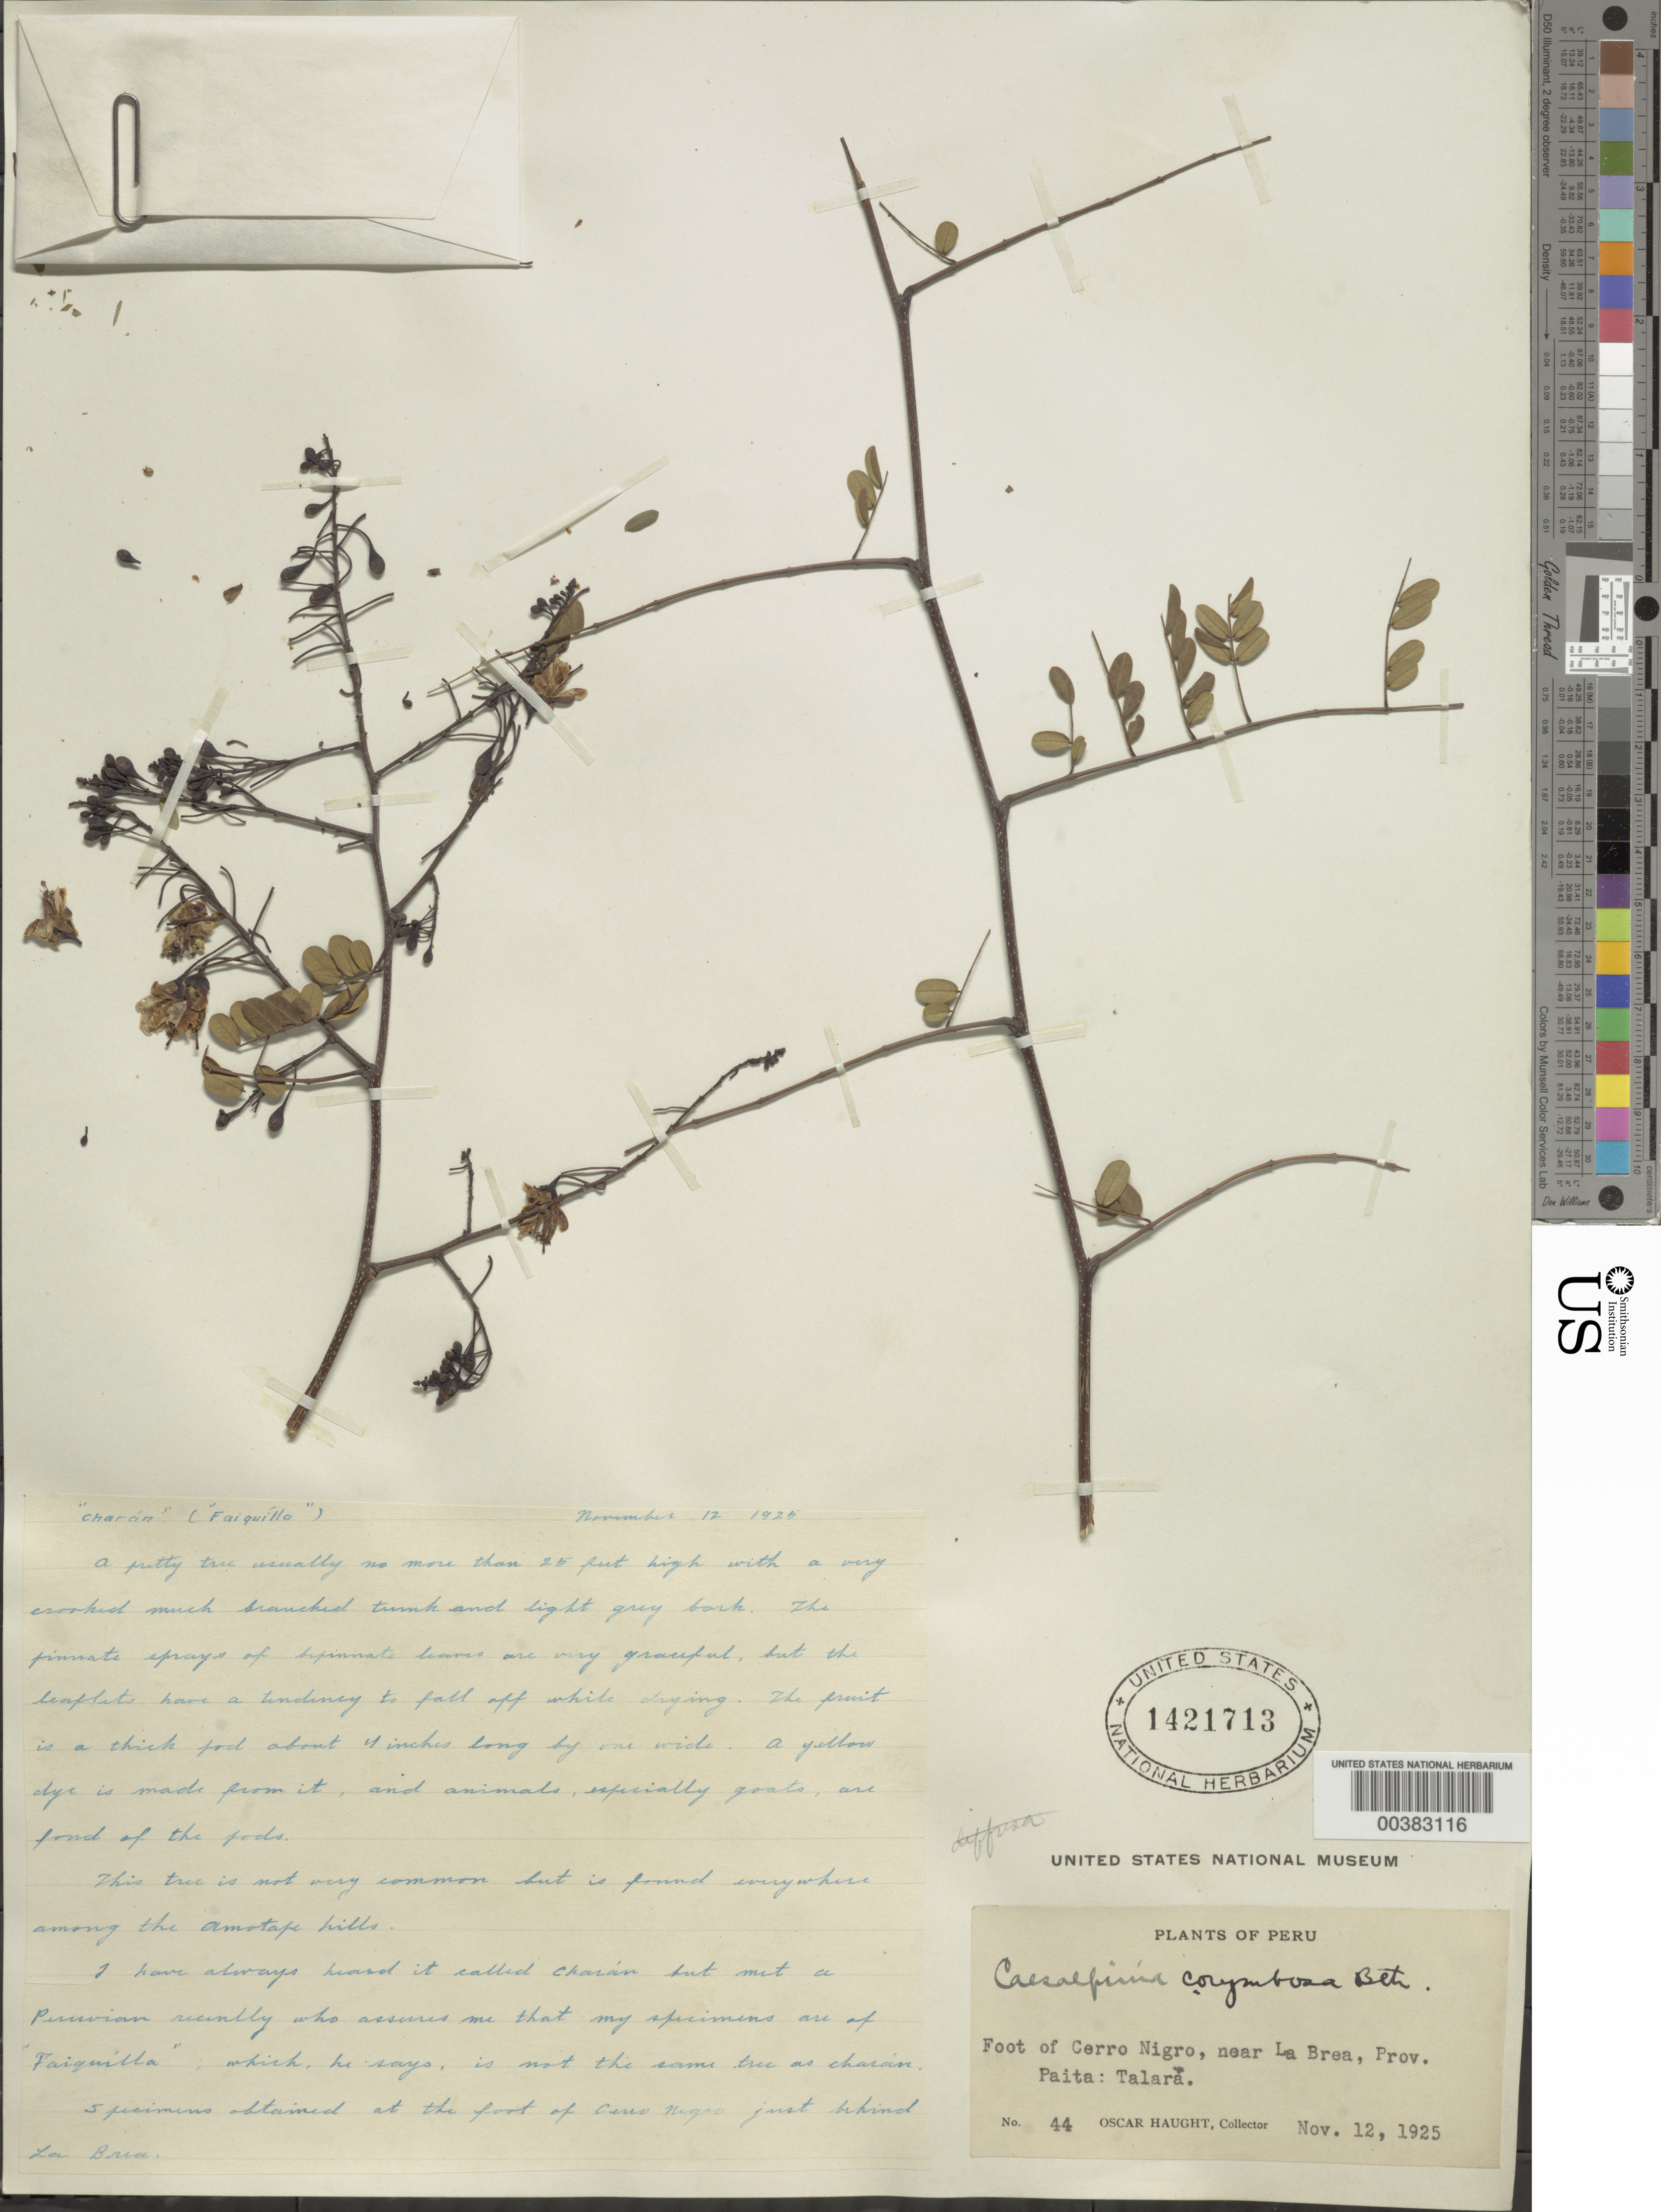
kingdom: Plantae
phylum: Tracheophyta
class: Magnoliopsida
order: Fabales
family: Fabaceae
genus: Libidibia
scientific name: Libidibia glabrata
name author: (Kunth) C. Cast. & G.P. Lewis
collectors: O. L. Haught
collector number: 44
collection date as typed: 12 Nov 1925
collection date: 1925-11-12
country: Peru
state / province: Piura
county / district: Paita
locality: Foot of cerro nigro, near la brea; talara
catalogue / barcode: US 1421713